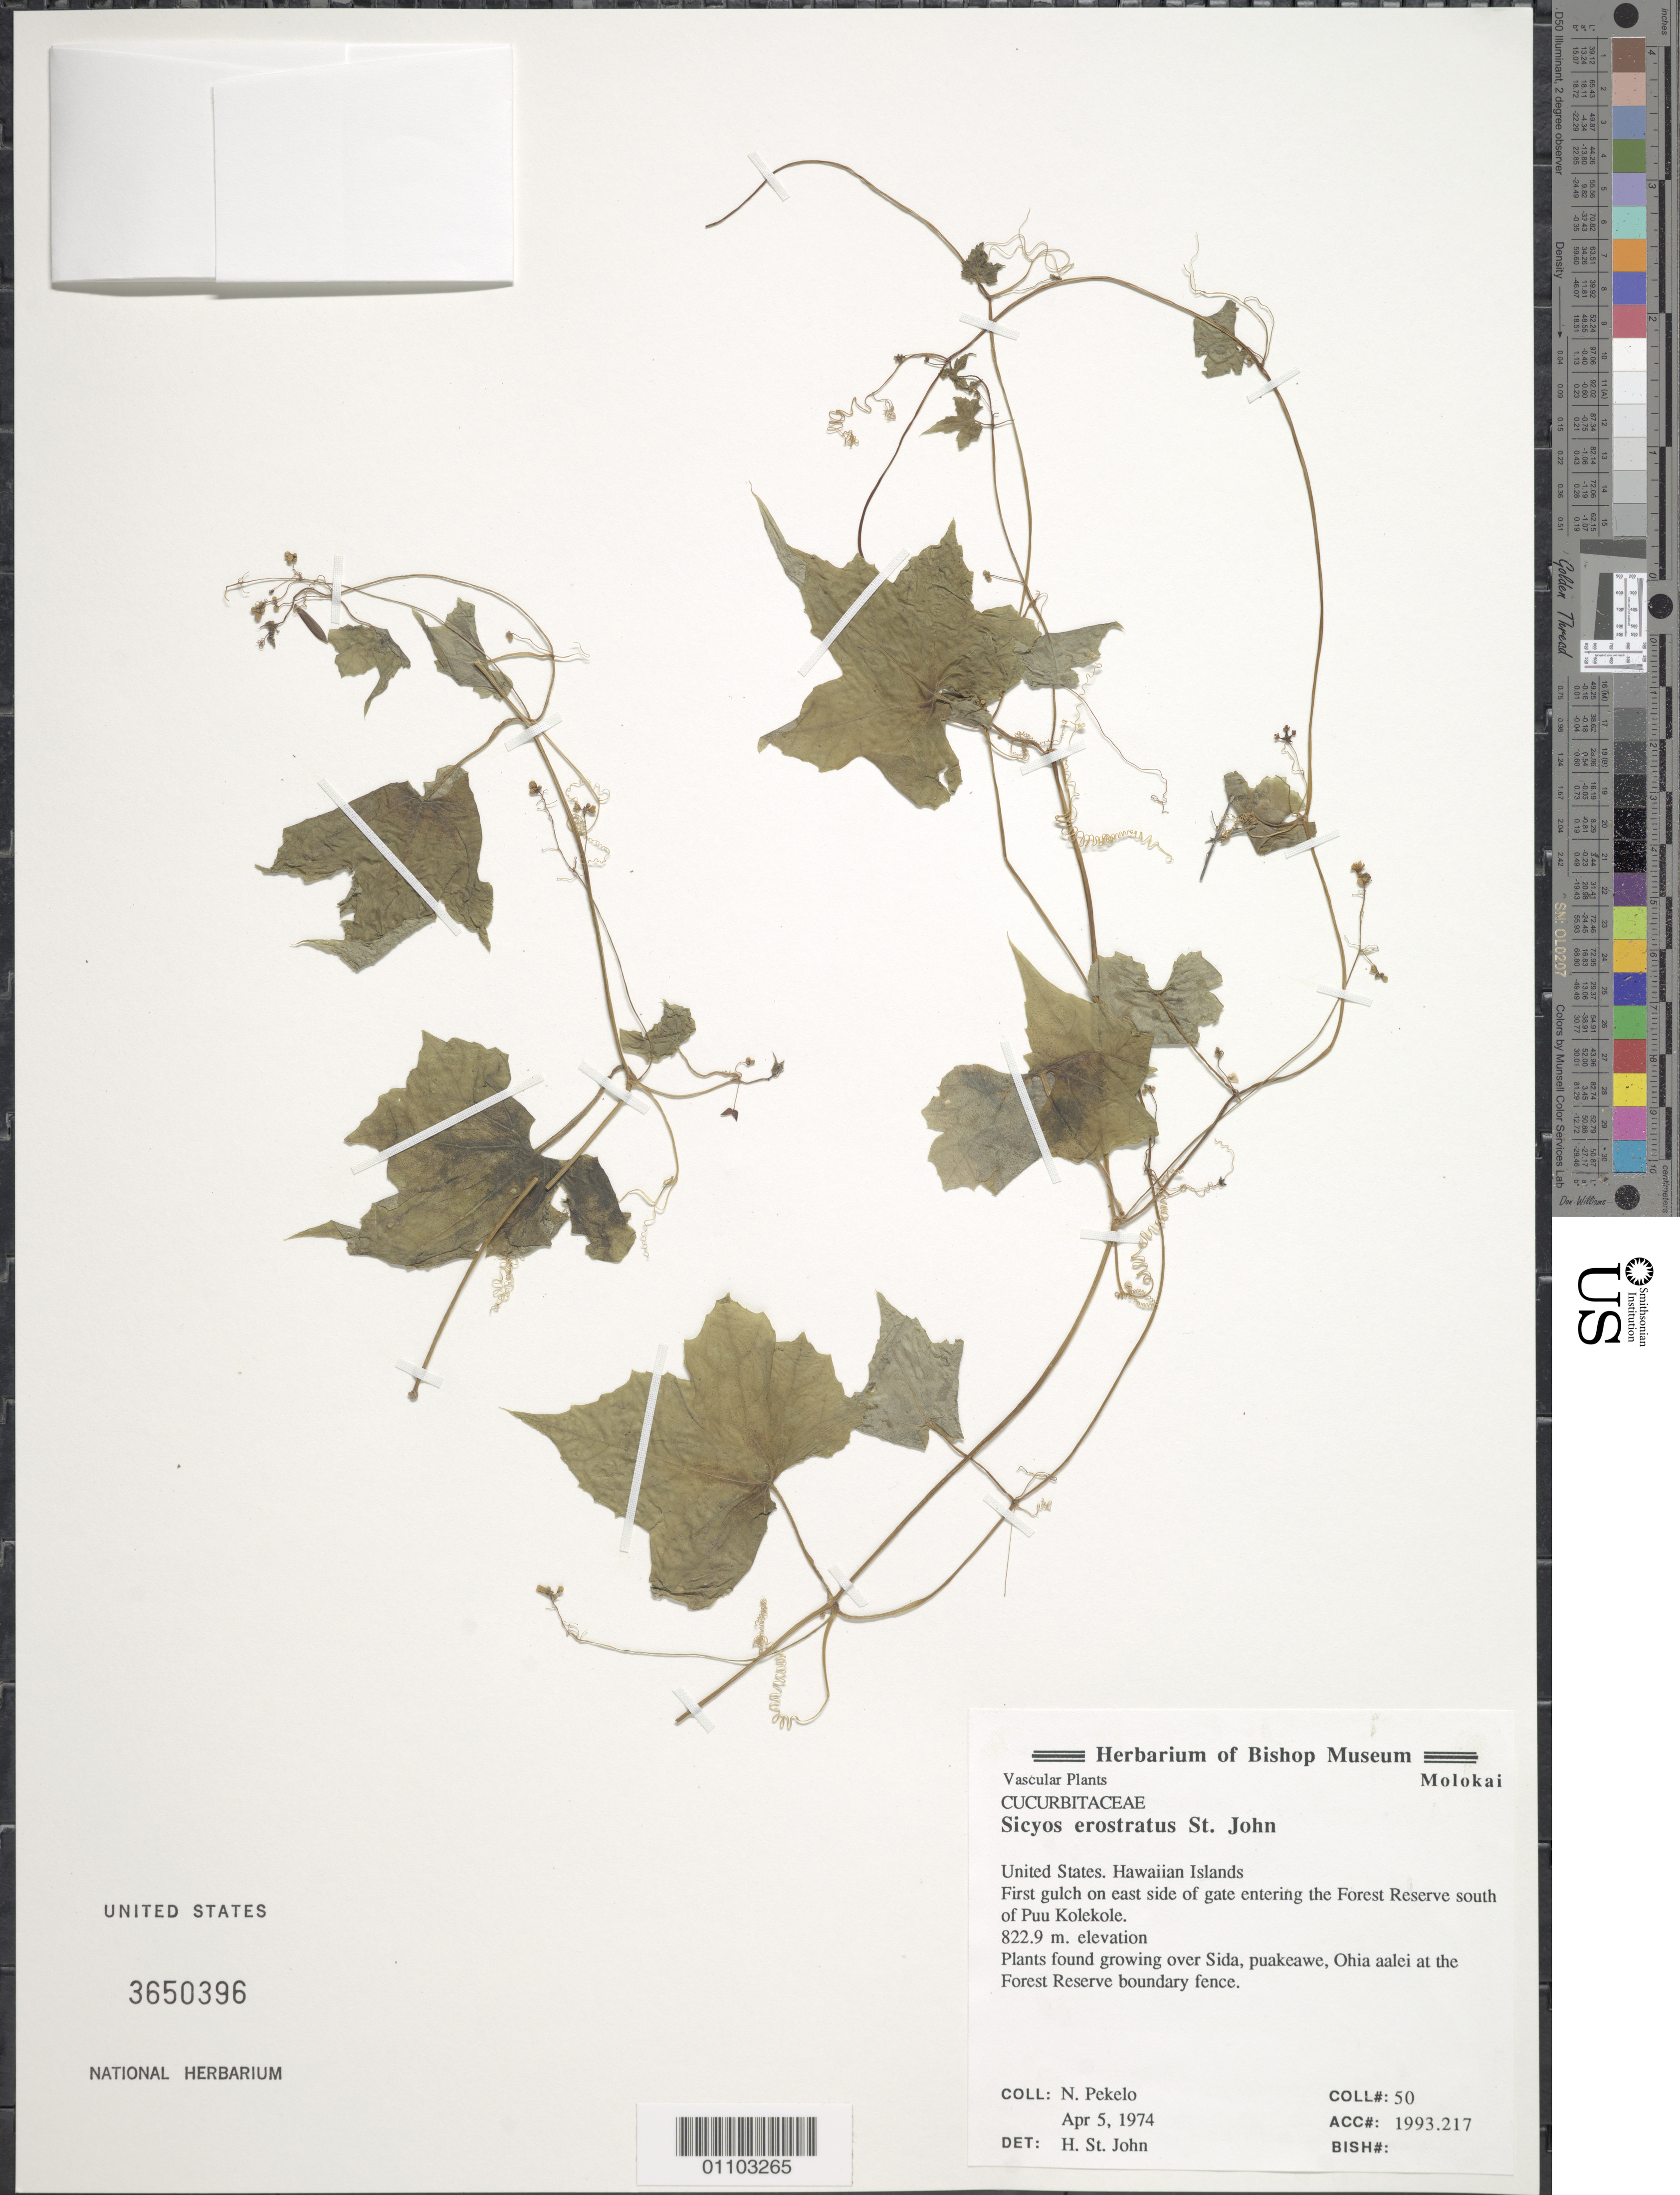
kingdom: Plantae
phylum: Tracheophyta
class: Magnoliopsida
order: Cucurbitales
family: Cucurbitaceae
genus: Sicyos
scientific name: Sicyos erostratus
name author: H. St. John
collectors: N. Pekelo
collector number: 50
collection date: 1974-04-05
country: United States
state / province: Hawaii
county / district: Maui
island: Moloka'i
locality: First gulch on east side of gate entering the Forest Reserve south of Puu Kolekole.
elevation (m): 822.9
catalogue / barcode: US 3650396